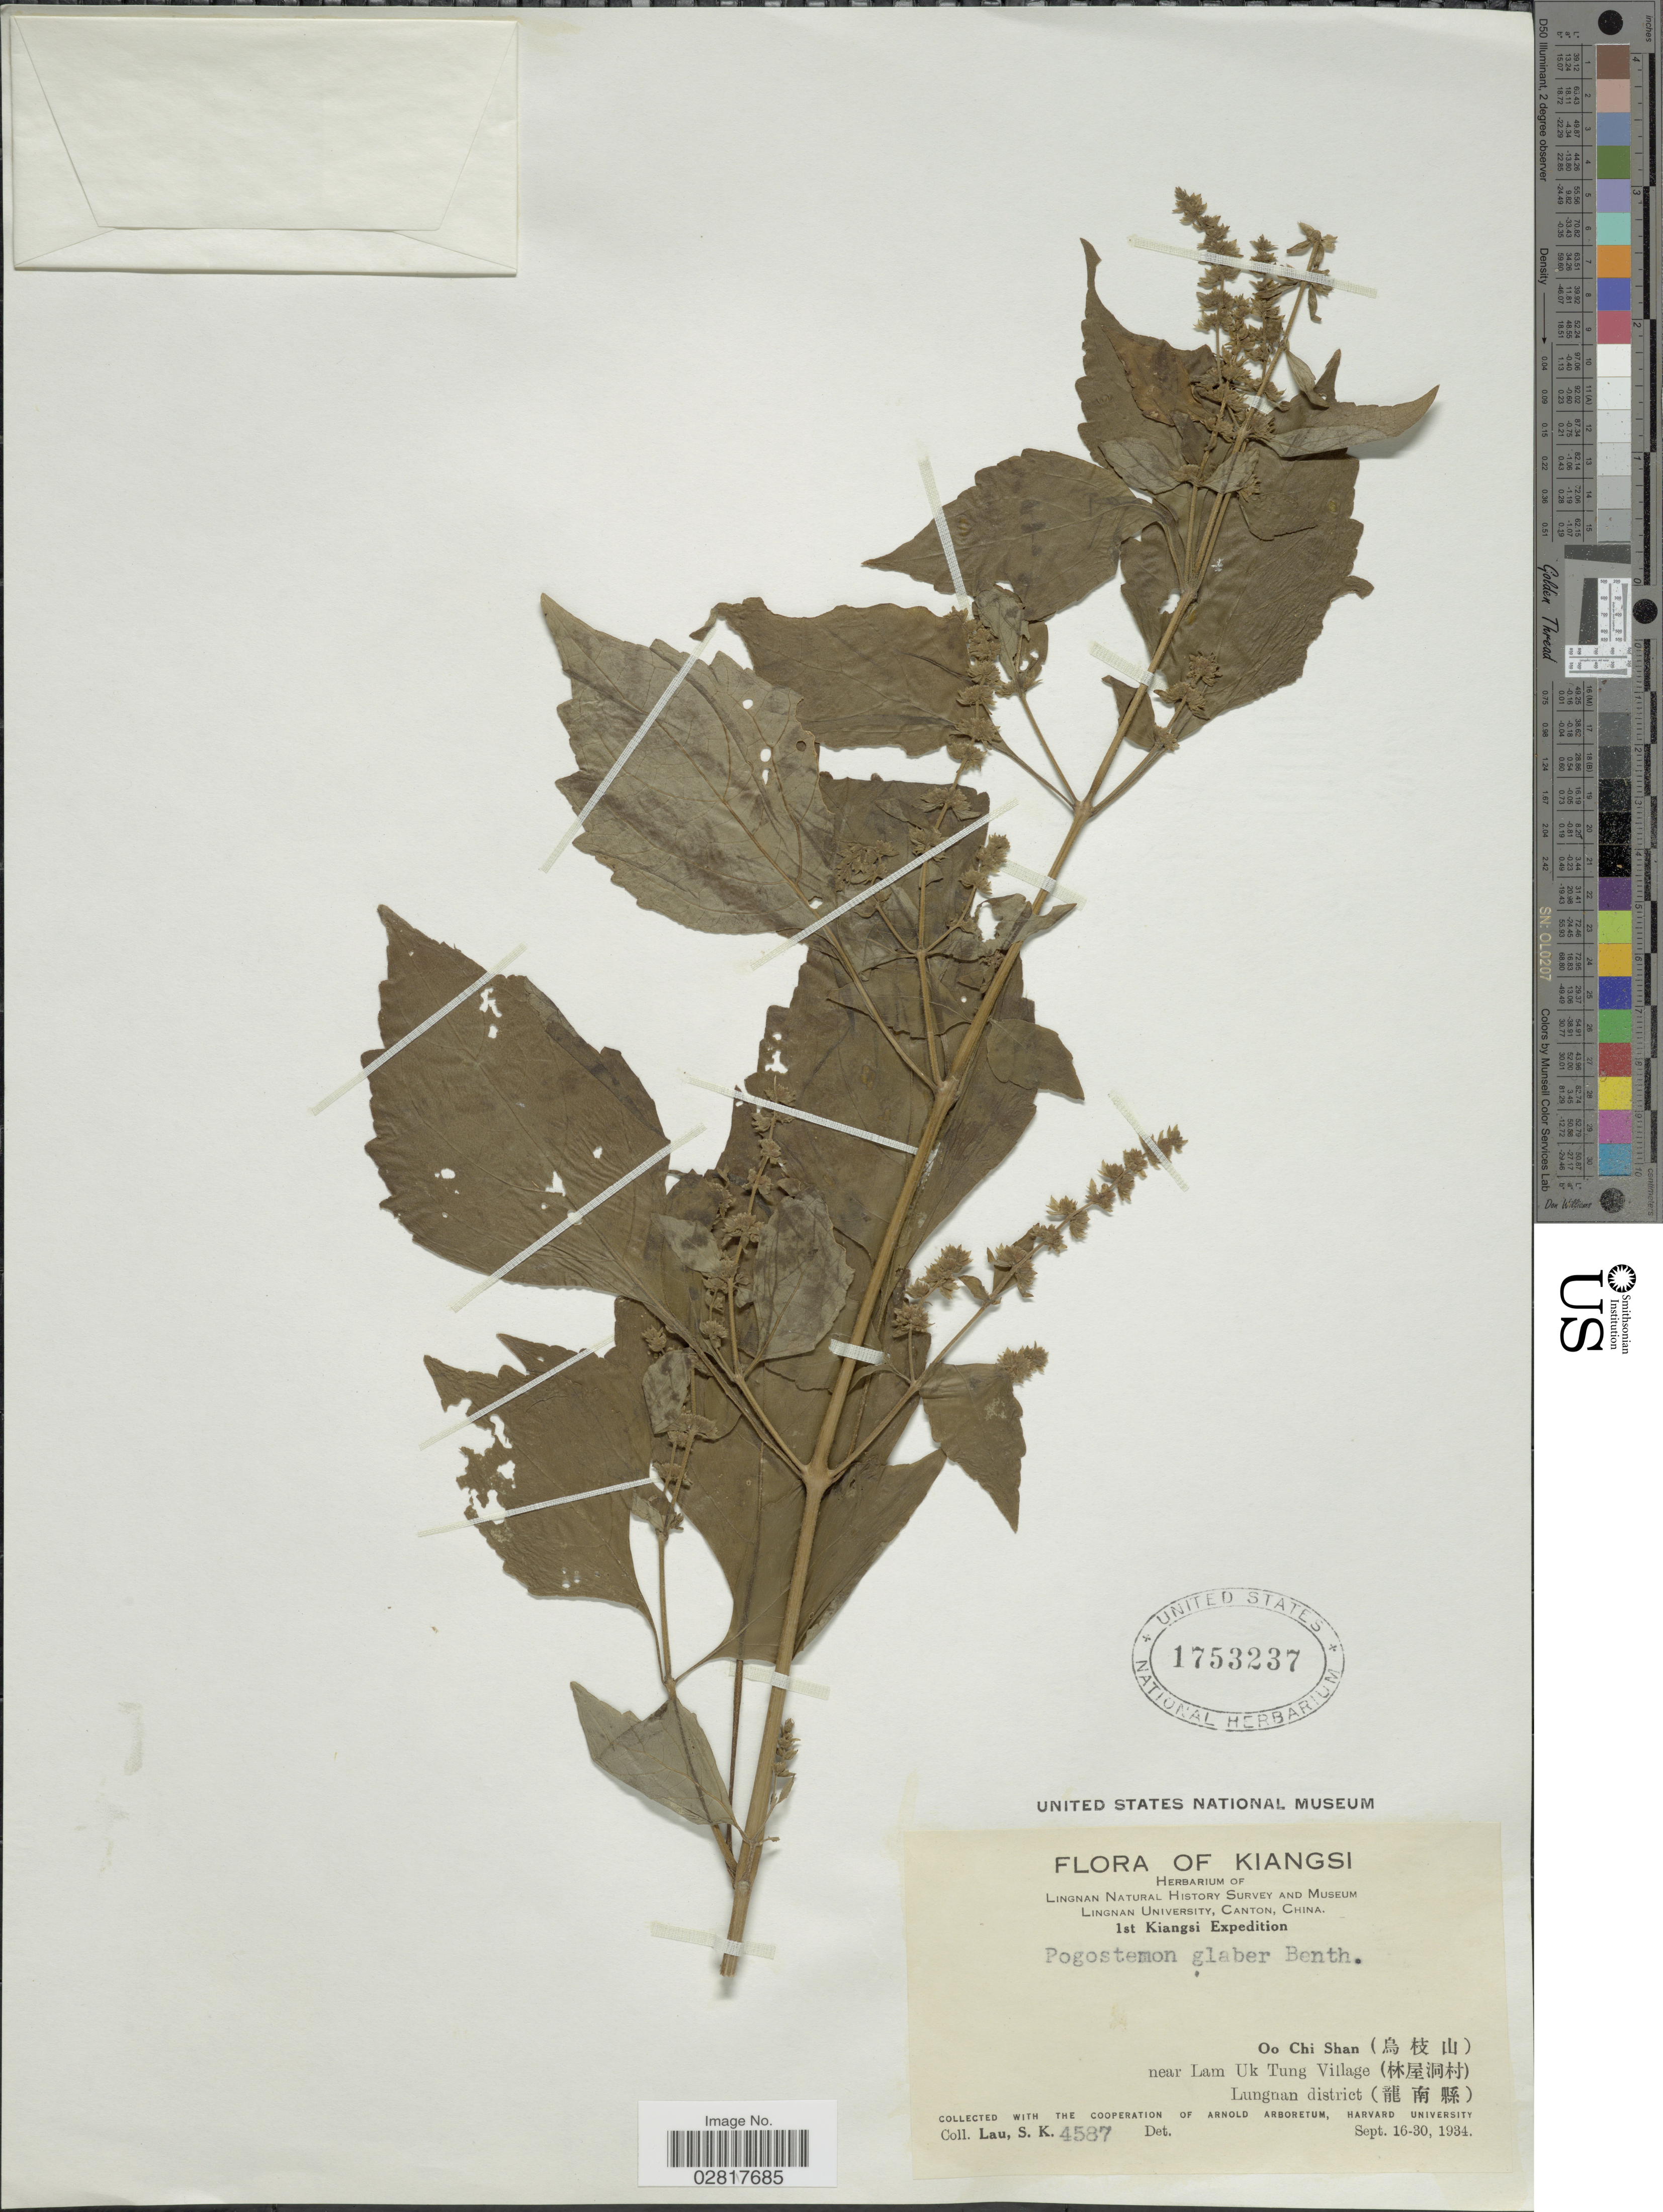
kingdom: Plantae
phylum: Tracheophyta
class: Magnoliopsida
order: Lamiales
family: Lamiaceae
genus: Pogostemon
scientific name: Pogostemon glaber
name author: Benth.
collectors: S. K. Lau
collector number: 4587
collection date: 1934-09-16/1934-09-30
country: China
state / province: Jiangxi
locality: Kiangsi. Oo Chi Shan near Lam Uk Tung Village, Lungnan district.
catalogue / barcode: US 1753237